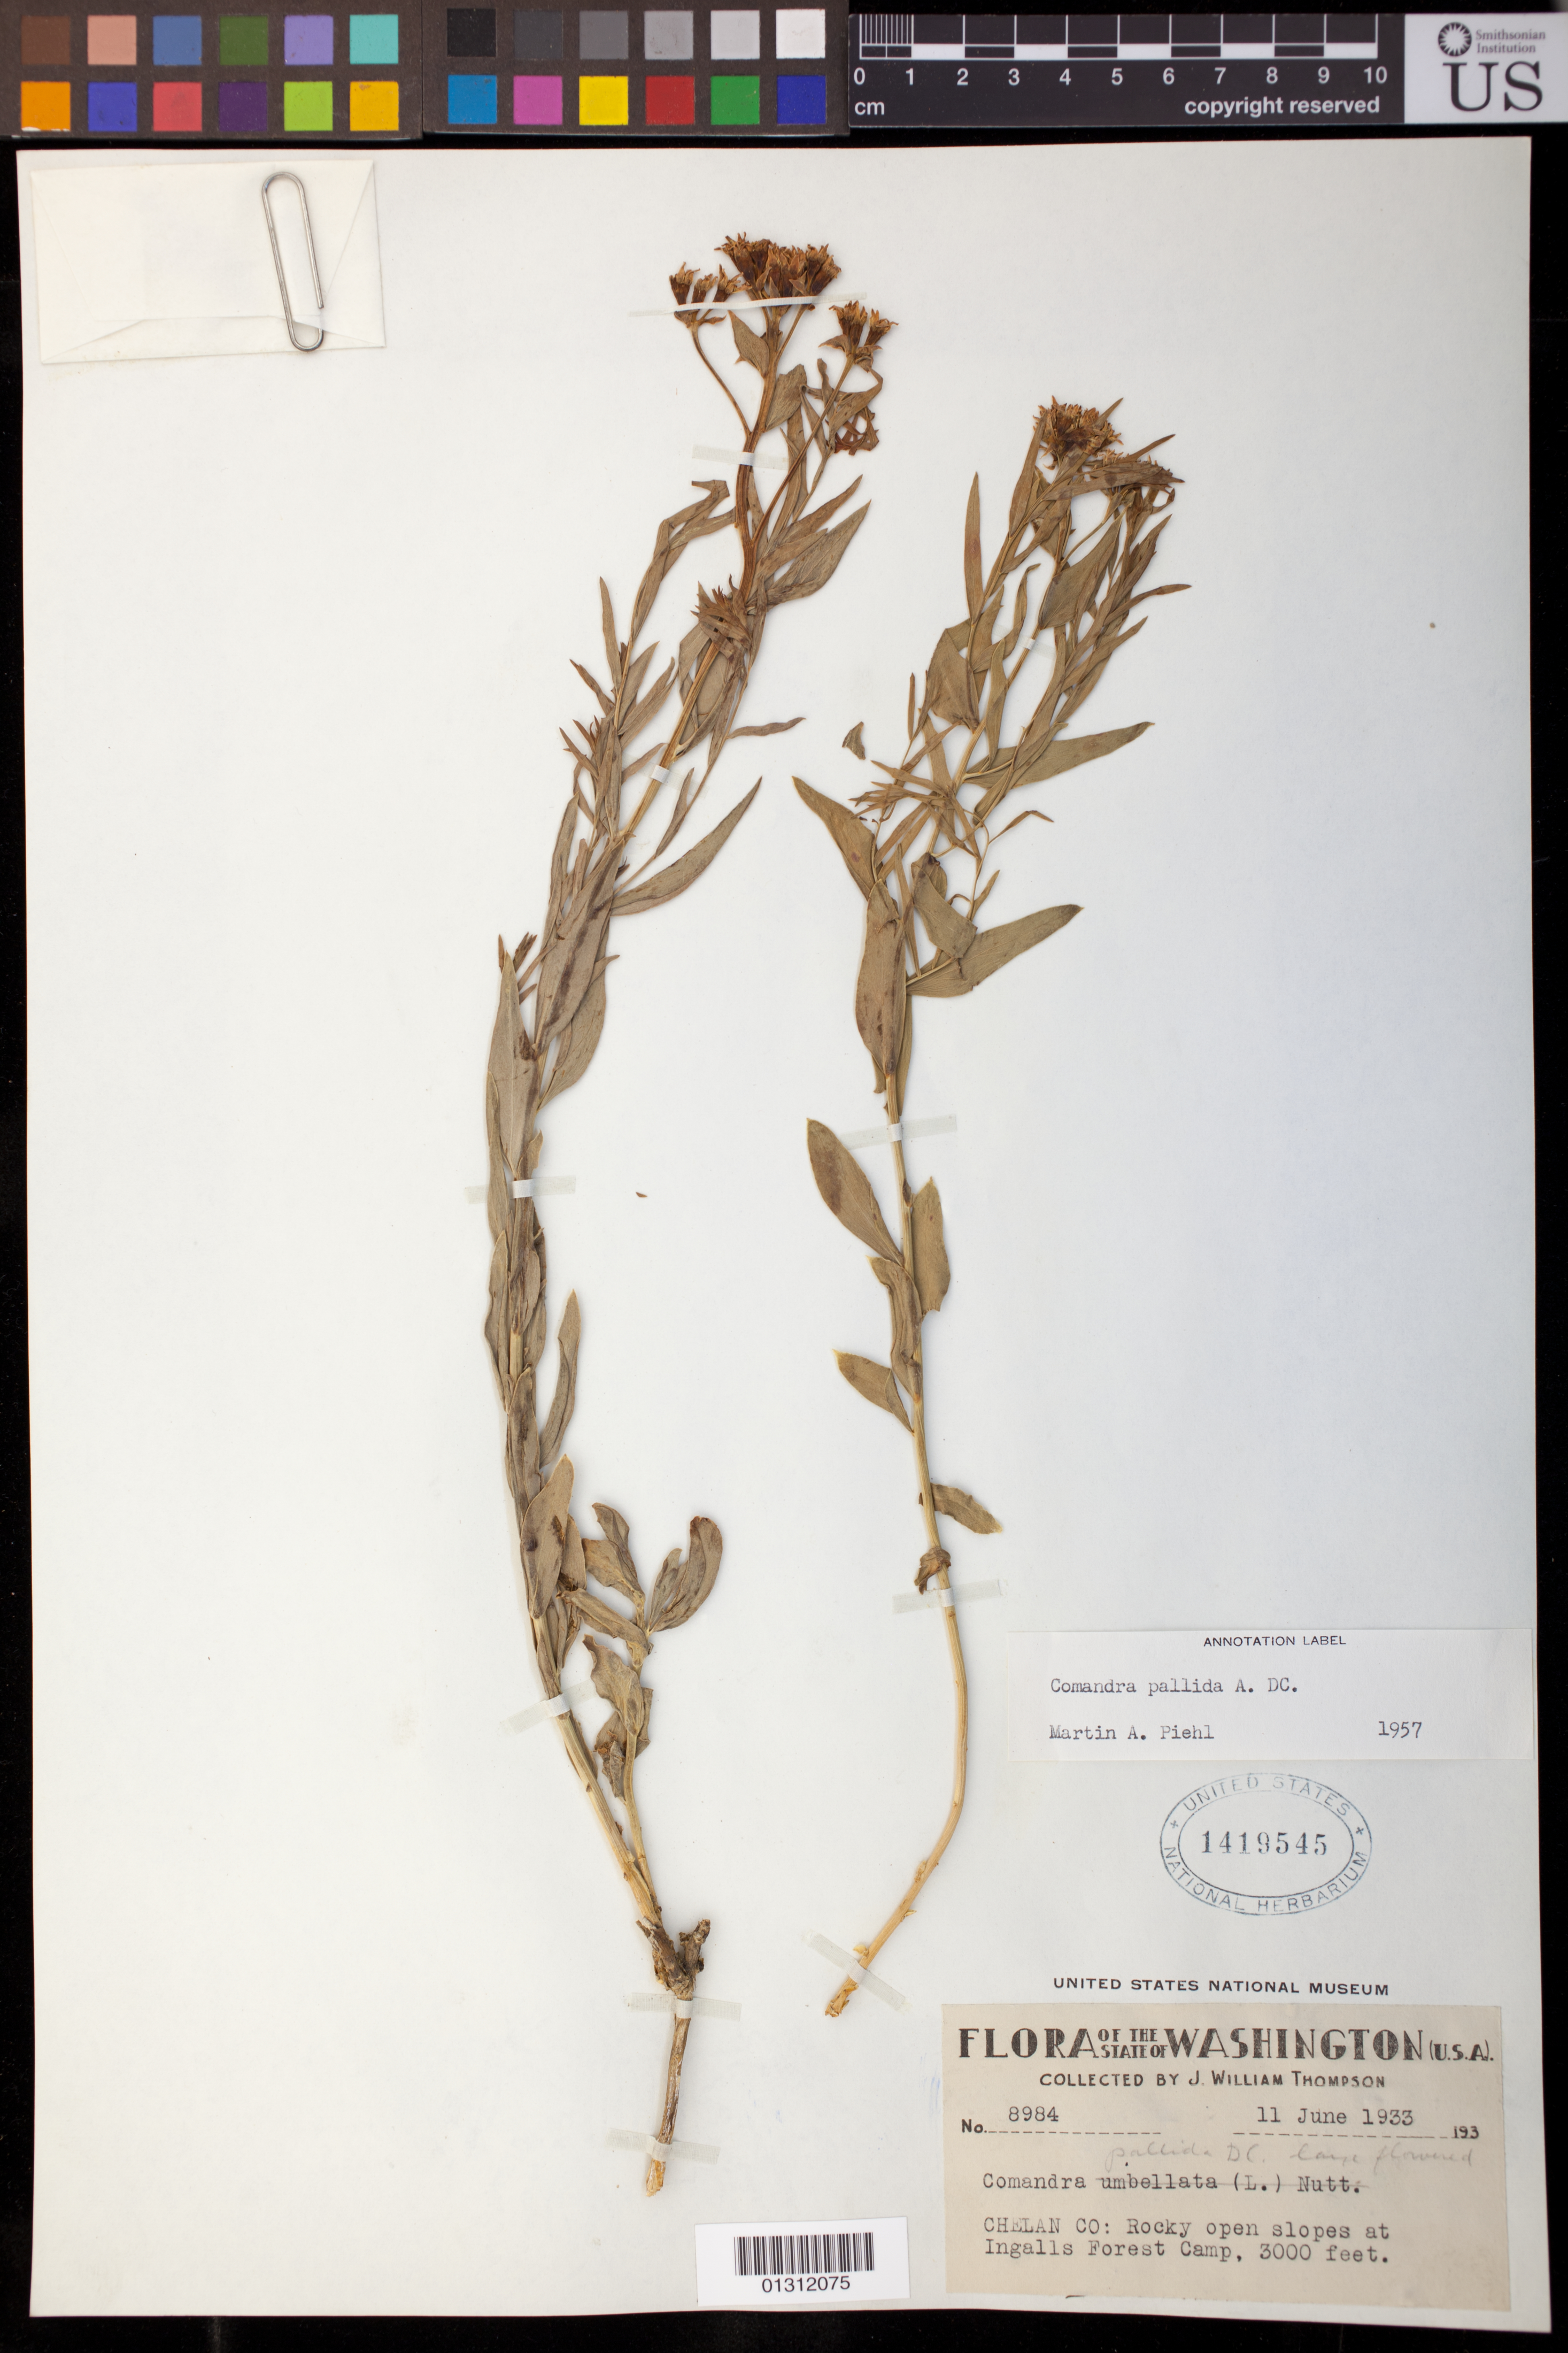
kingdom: Plantae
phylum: Tracheophyta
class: Magnoliopsida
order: Santalales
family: Comandraceae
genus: Comandra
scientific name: Comandra pallida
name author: A. DC.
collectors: J. W. Thompson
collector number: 8984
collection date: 1933-06-11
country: United States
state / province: Washington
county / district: Chelan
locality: Ingalls Forest Camp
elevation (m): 914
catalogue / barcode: US 1419545